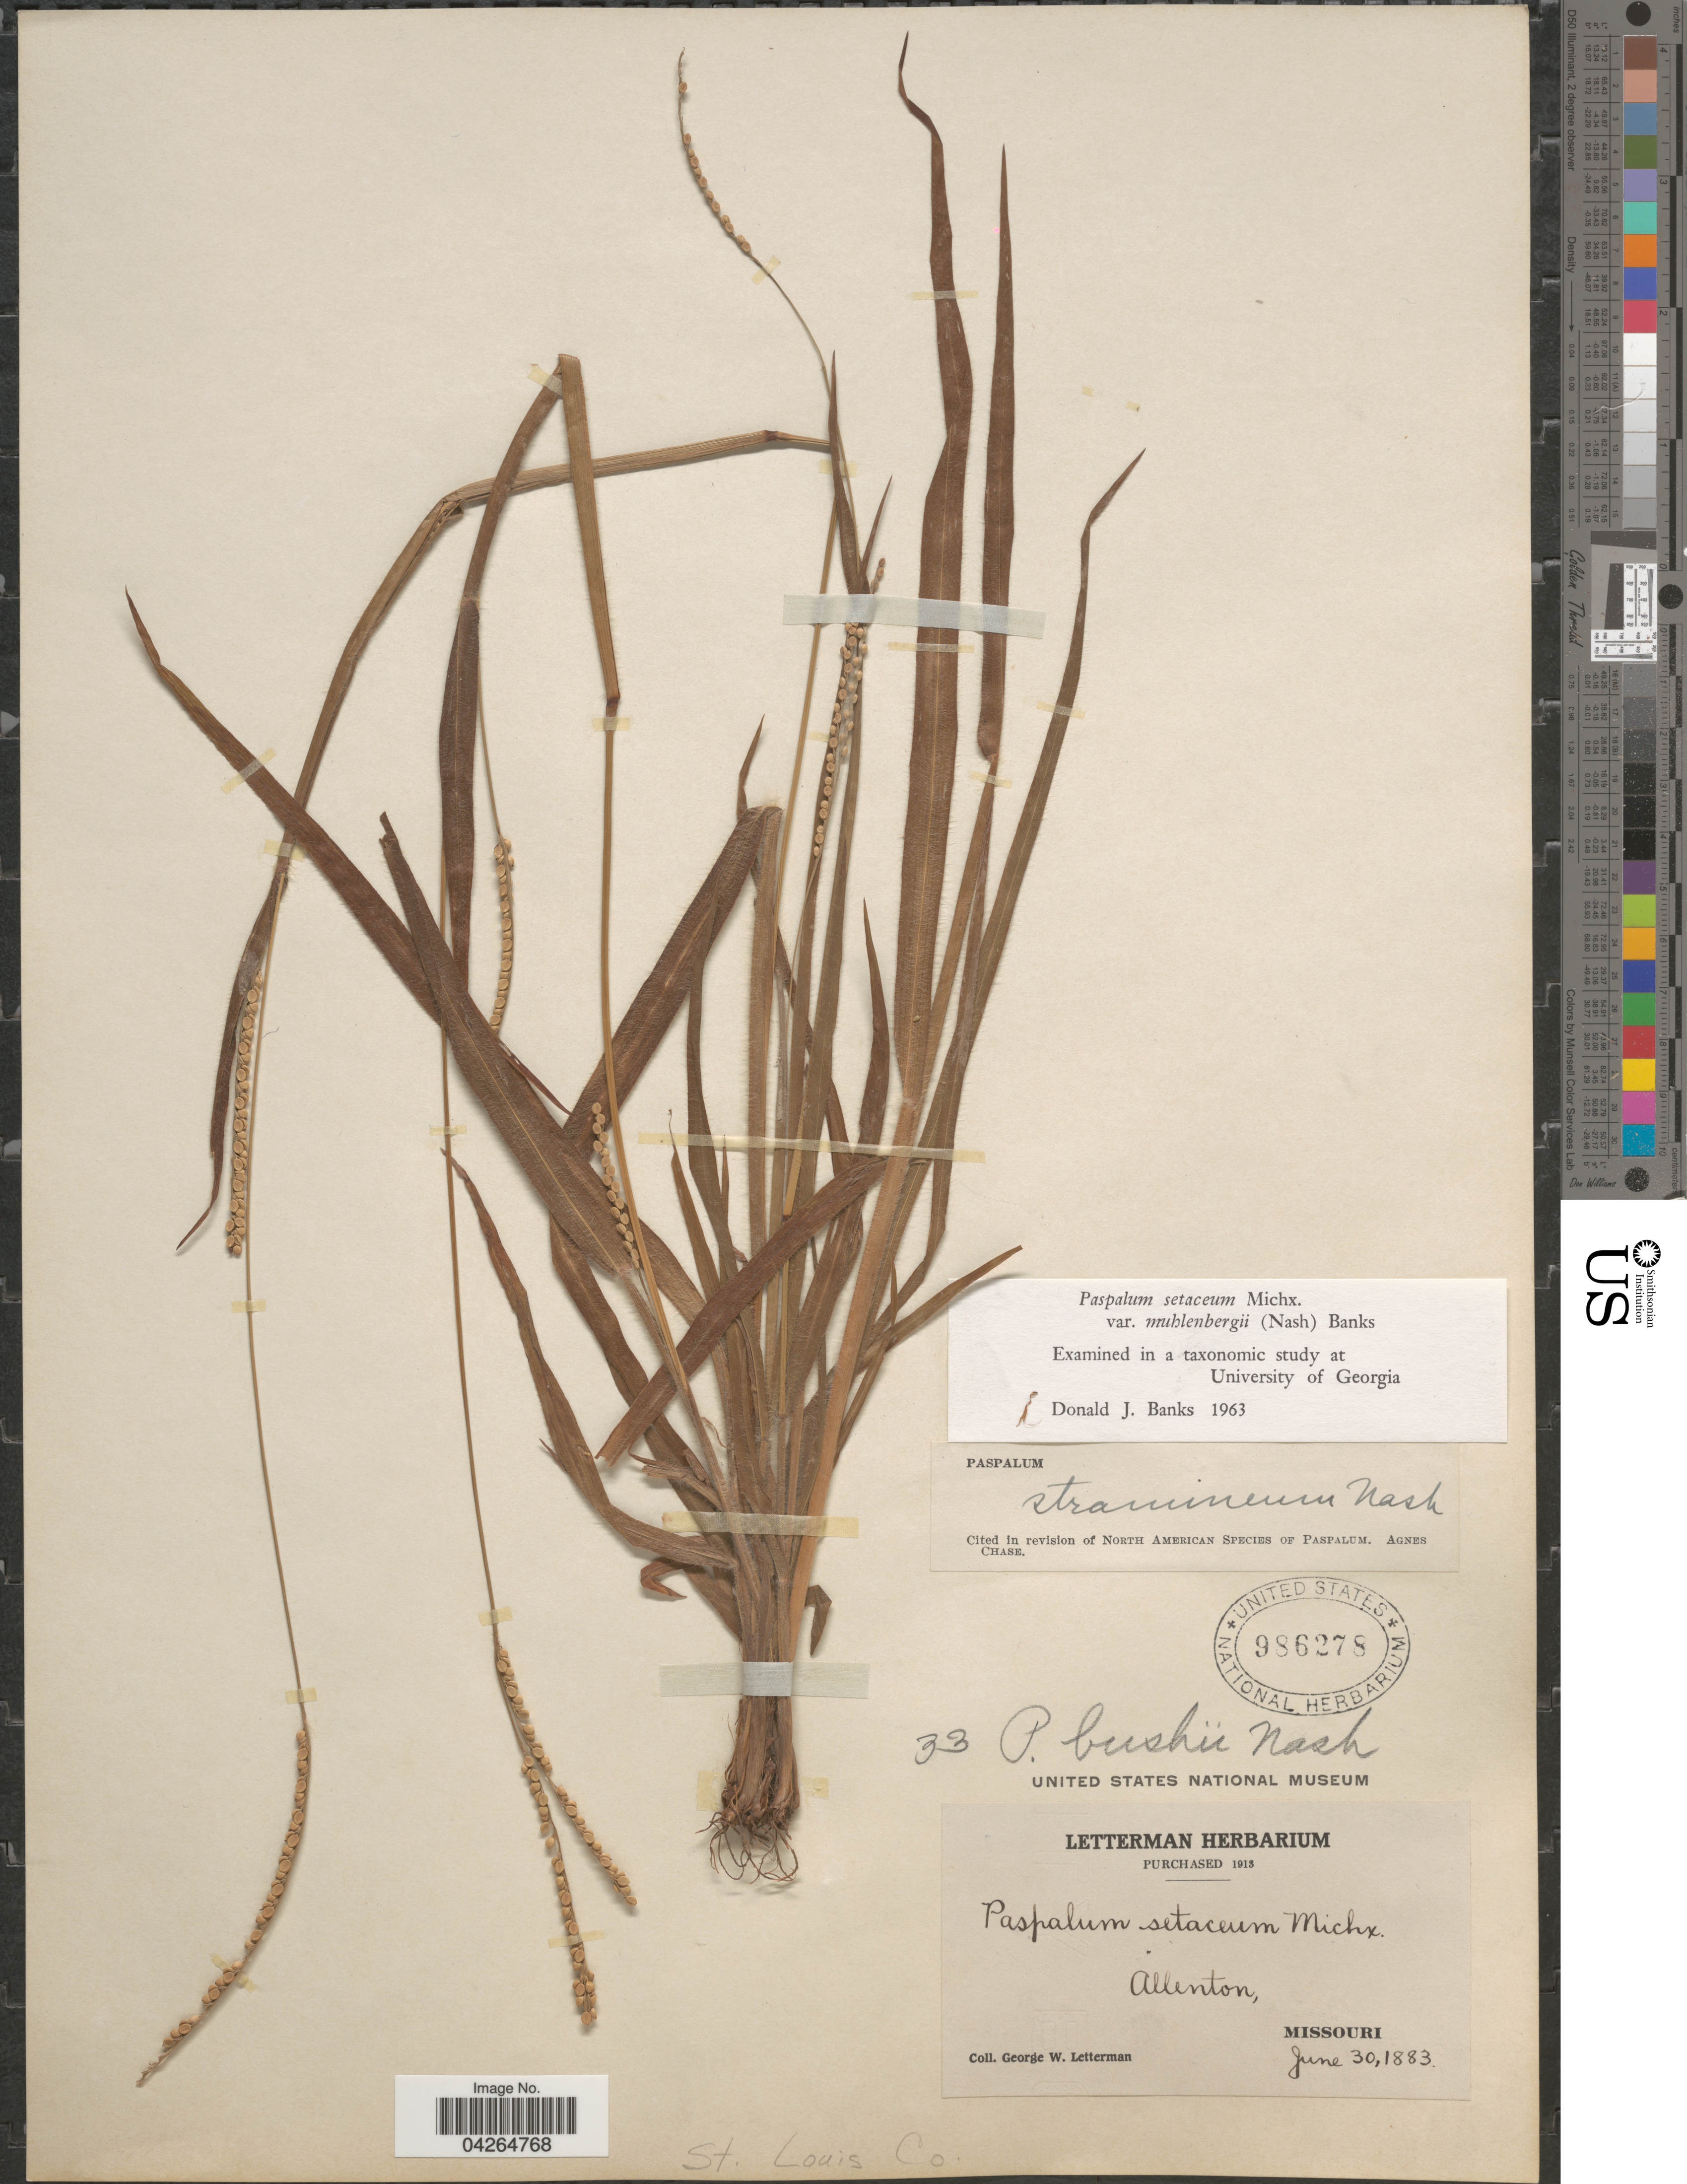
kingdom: Plantae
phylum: Tracheophyta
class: Liliopsida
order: Poales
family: Poaceae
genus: Paspalum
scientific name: Paspalum setaceum var. stramineum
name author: (Nash) D.J. Banks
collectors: G. W. Letterman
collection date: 1883-06-30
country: United States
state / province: Missouri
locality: Allenton. St. Louis Co.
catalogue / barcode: US 986278